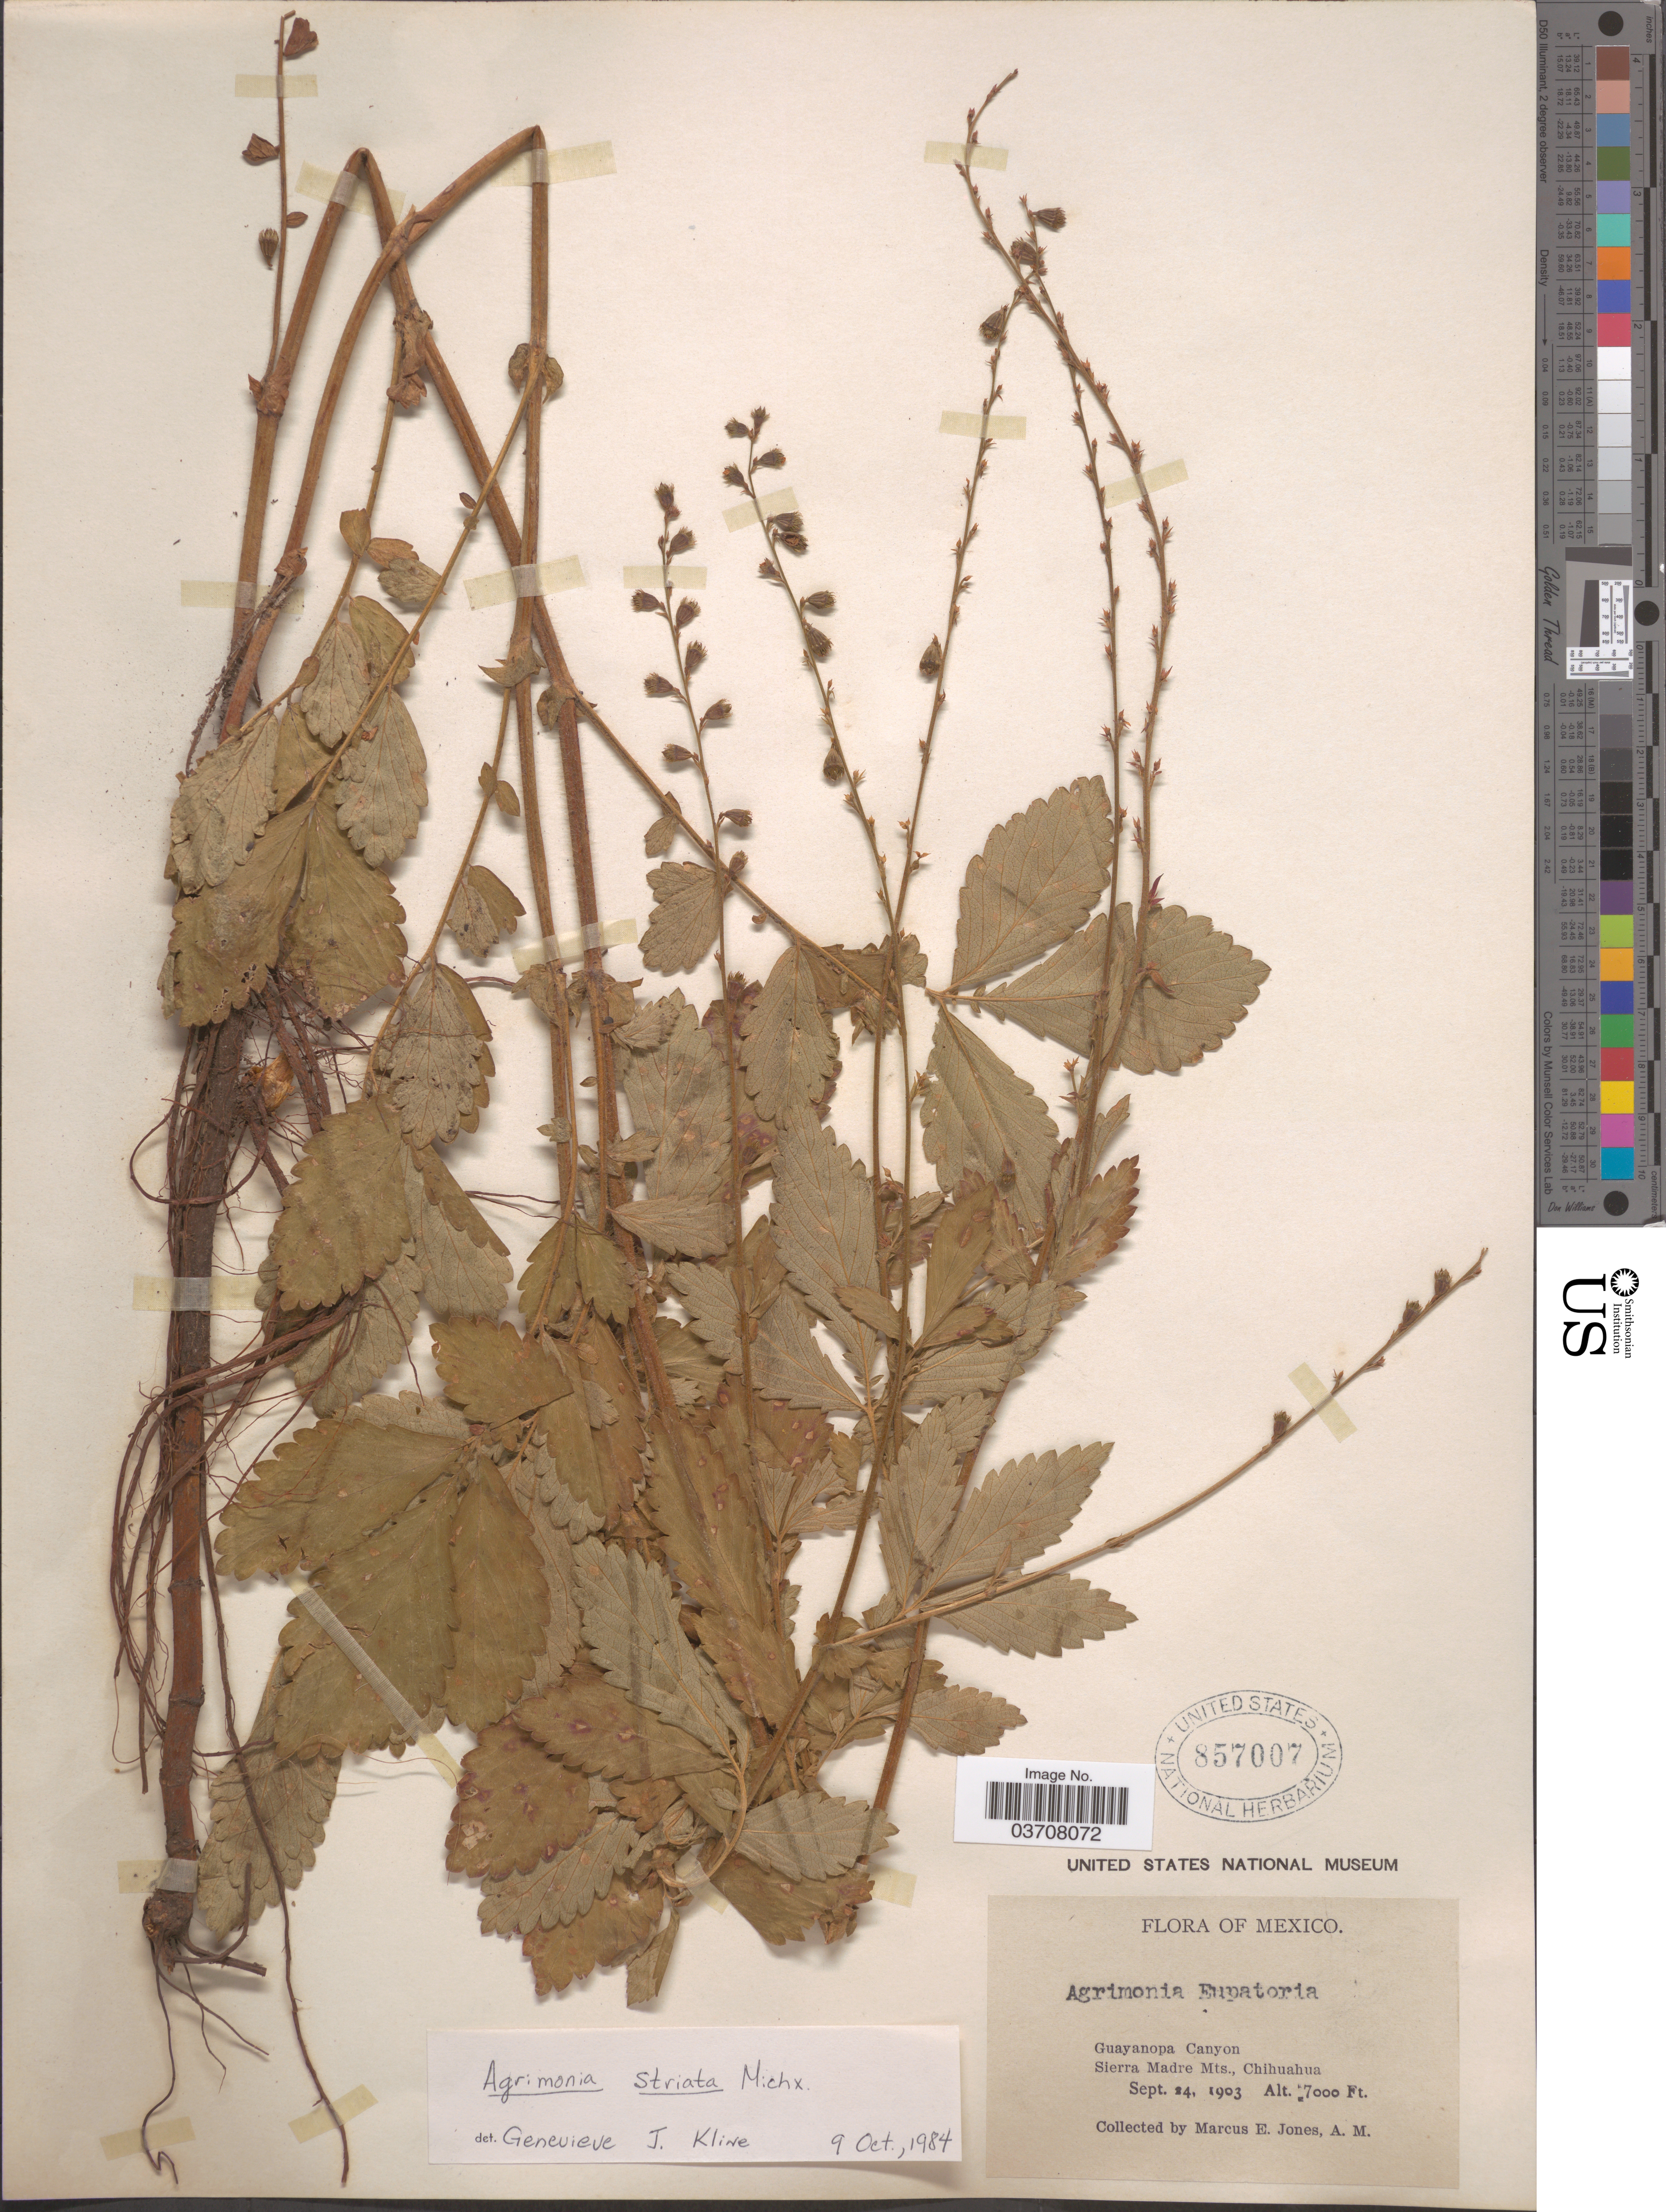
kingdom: Plantae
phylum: Tracheophyta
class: Magnoliopsida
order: Rosales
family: Rosaceae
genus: Agrimonia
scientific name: Agrimonia striata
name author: Michx.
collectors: M. E. Jones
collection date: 1903-09-24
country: Mexico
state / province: Chihuahua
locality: Guayanopa Canyon. Sierra Madre Mts.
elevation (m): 2134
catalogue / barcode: US 857007